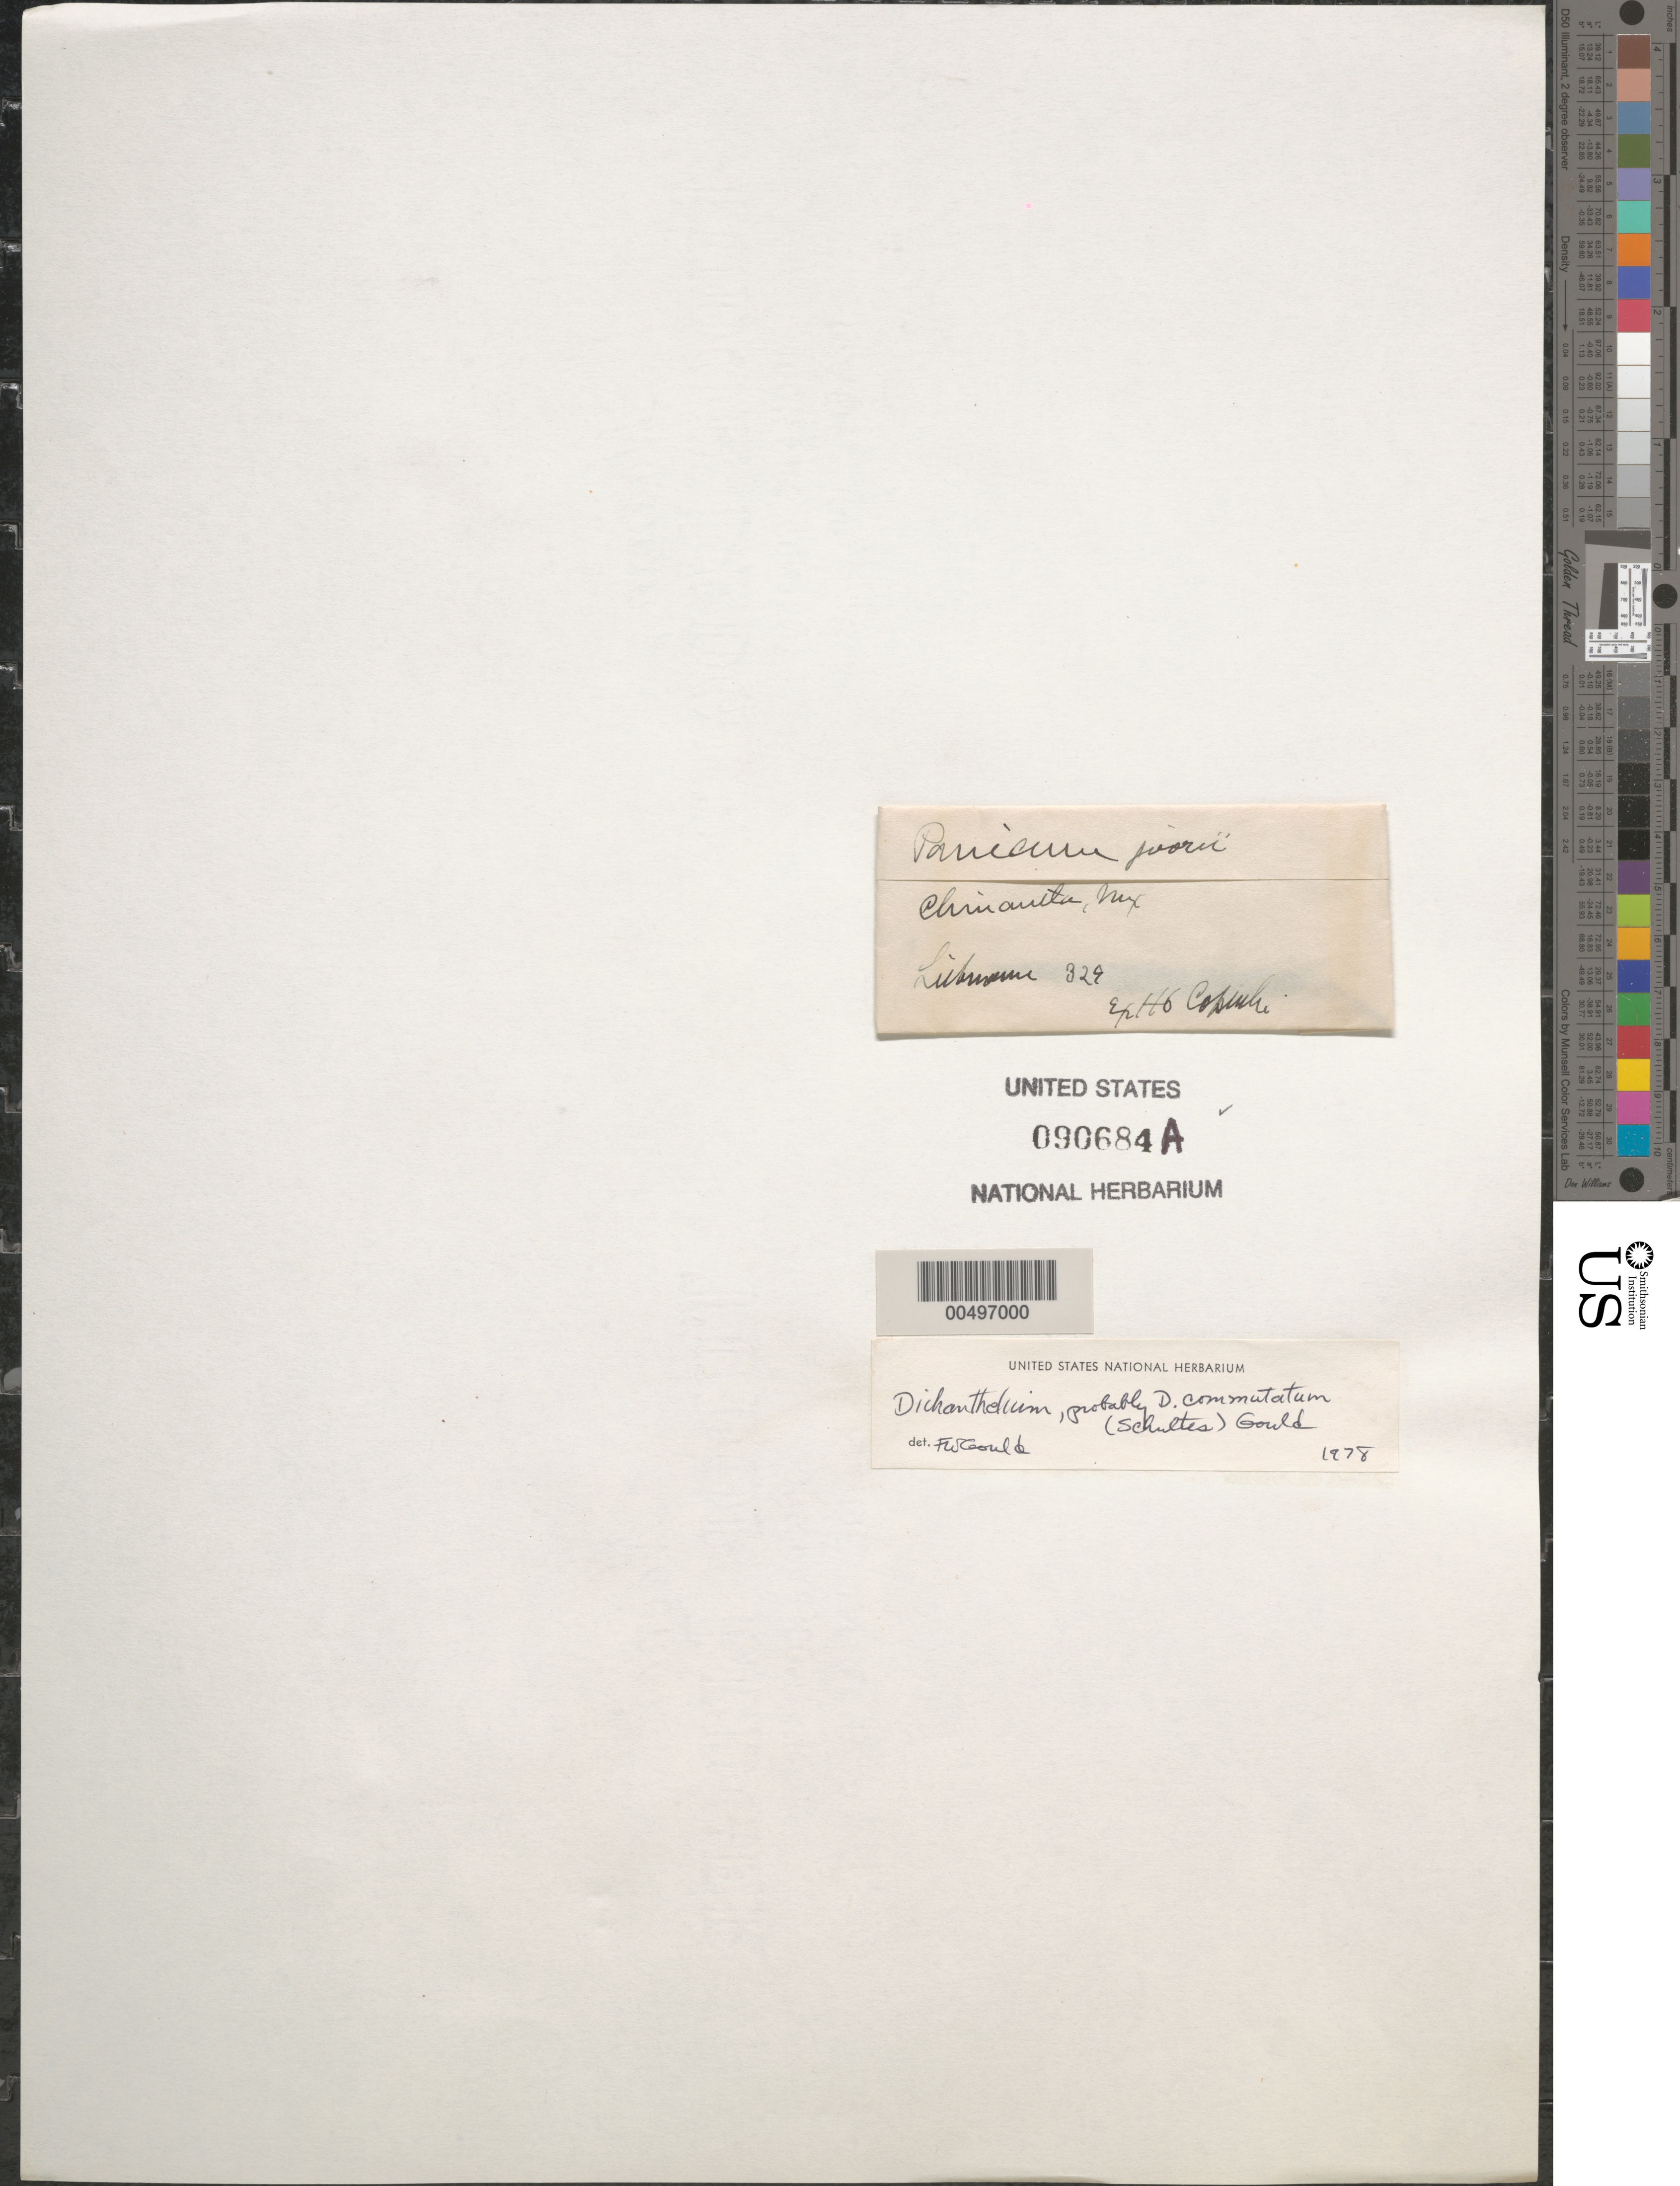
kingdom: Plantae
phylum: Tracheophyta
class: Liliopsida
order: Poales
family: Poaceae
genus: Dichanthelium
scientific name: Dichanthelium commutatum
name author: (Schult.) Gould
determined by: Gould, F. W.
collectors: F. M. Liebmann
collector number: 329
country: Mexico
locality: Chinantla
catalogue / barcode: US 90684A